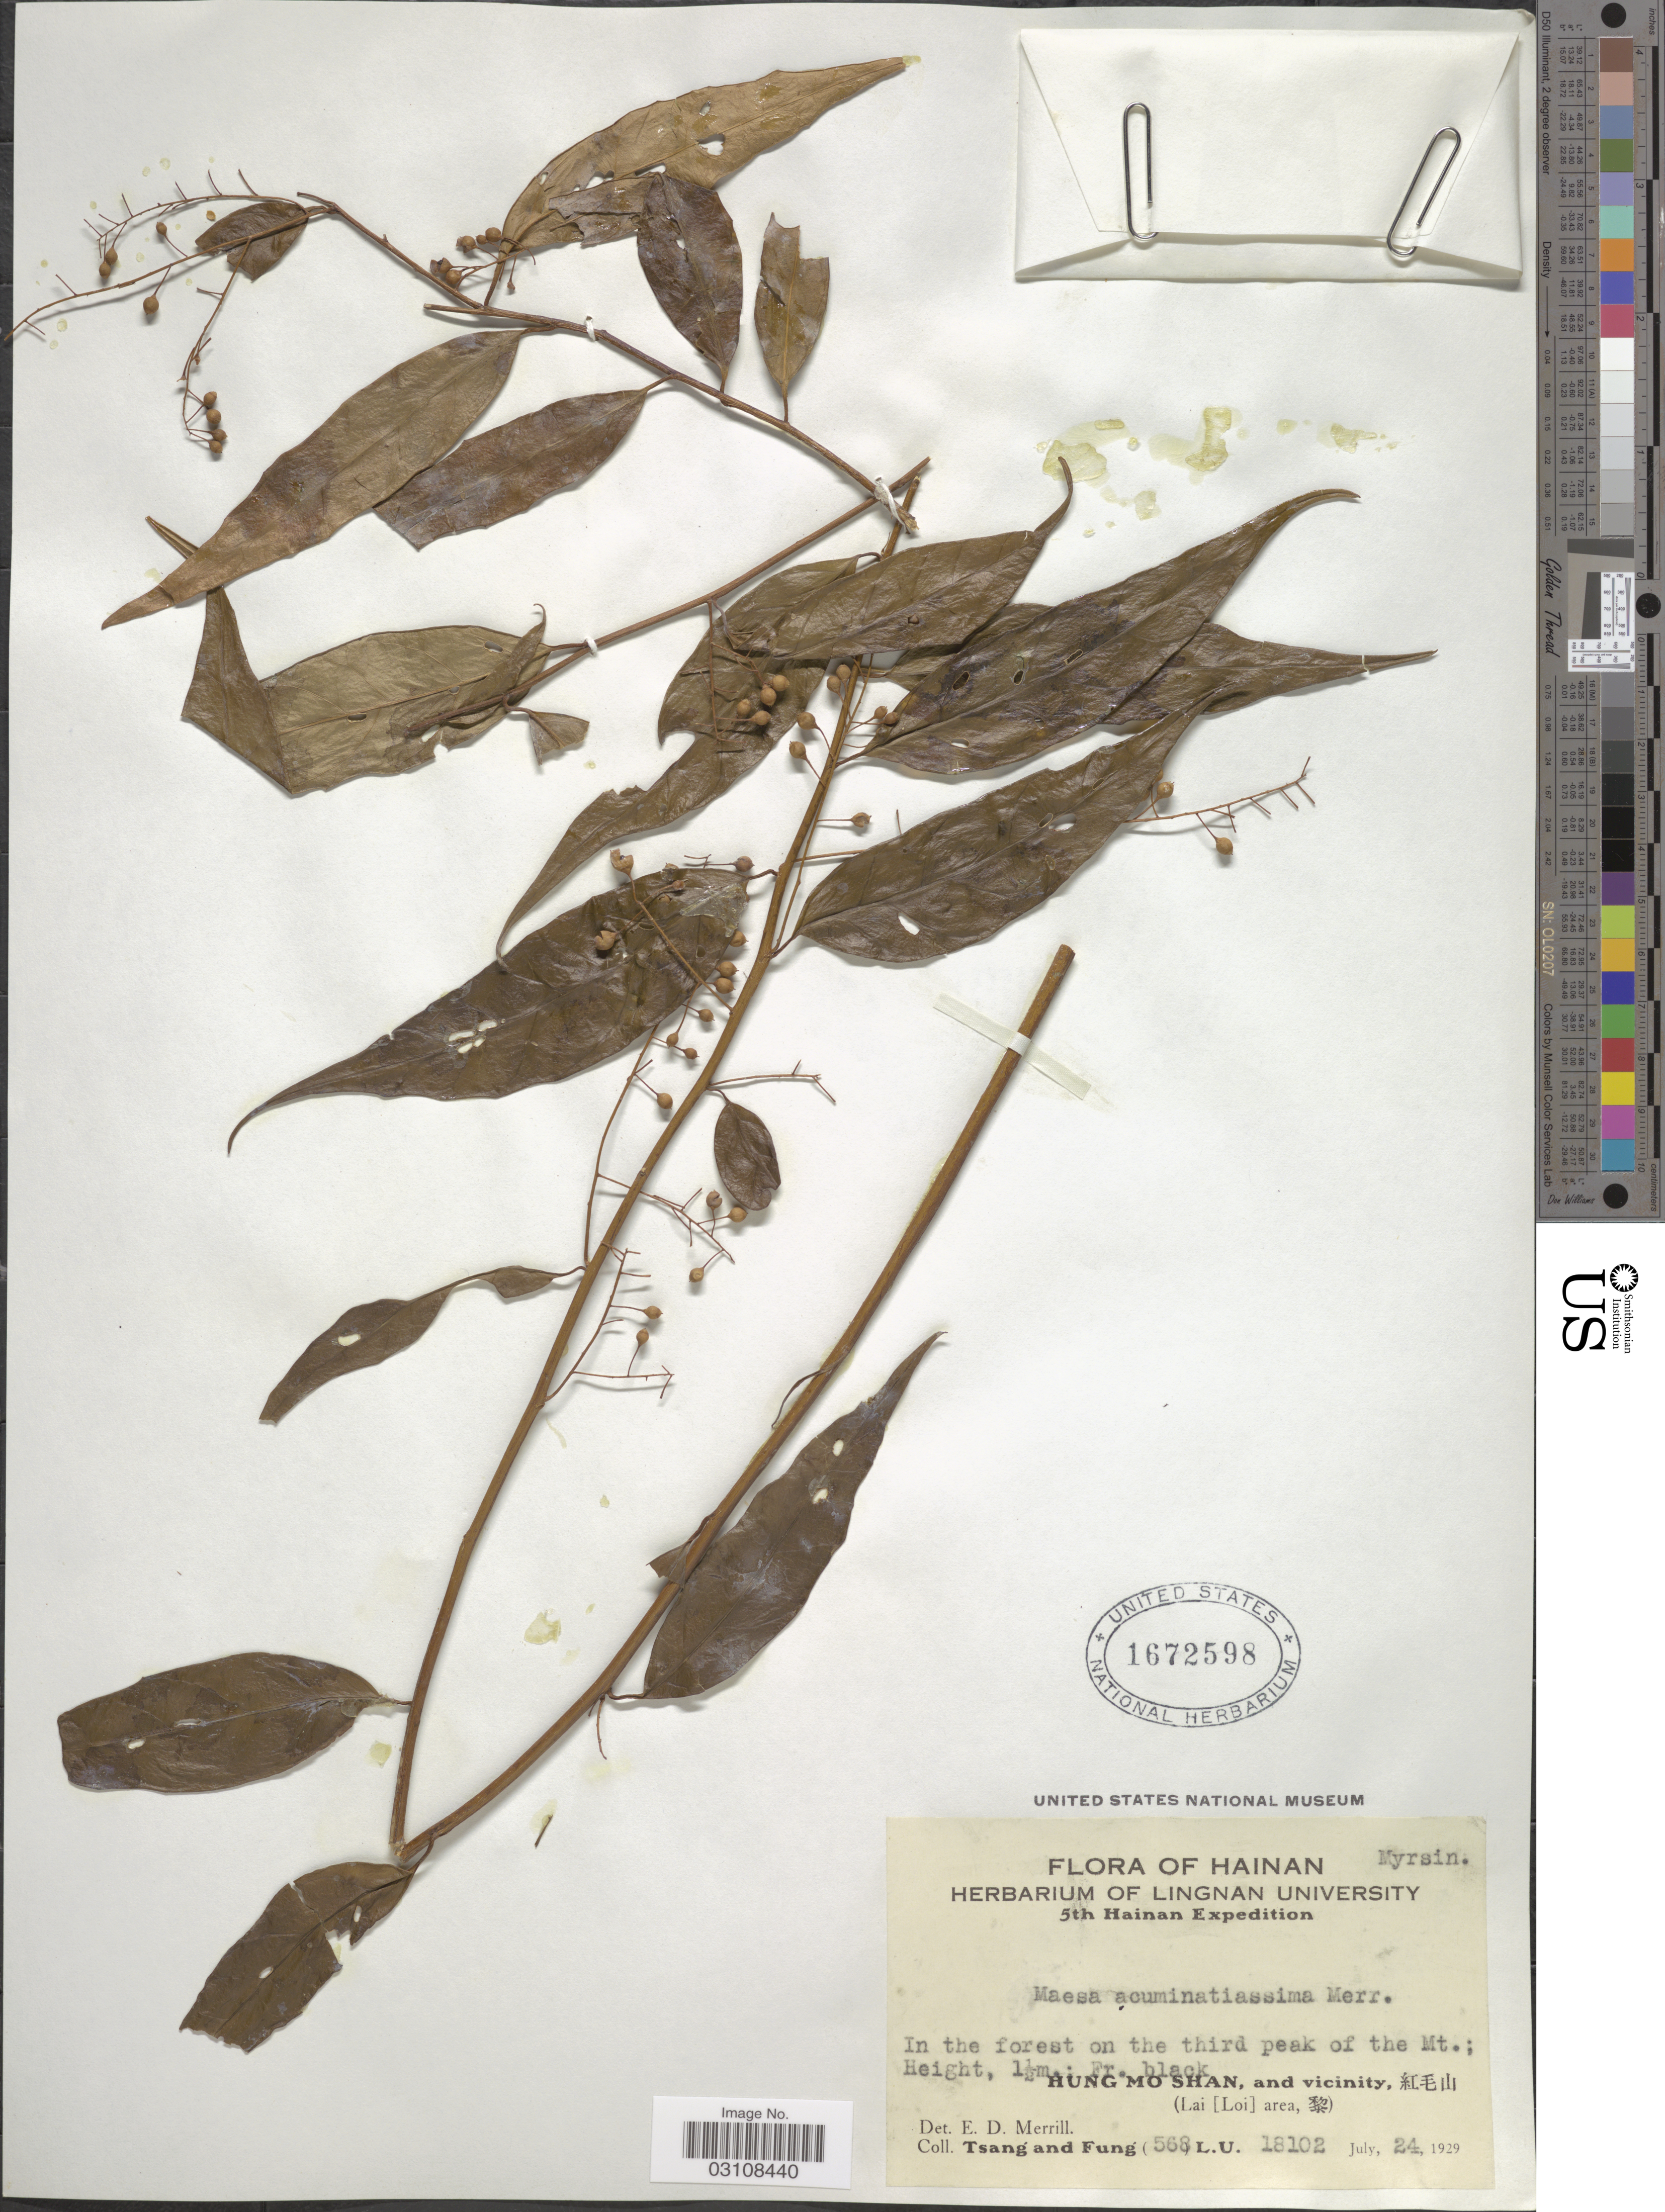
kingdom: Plantae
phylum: Tracheophyta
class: Magnoliopsida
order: Ericales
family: Primulaceae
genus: Maesa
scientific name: Maesa acuminatissima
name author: Merr.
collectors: -- Tsang & Fung, --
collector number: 568/L.U.18102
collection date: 1929-07-24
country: China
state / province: Hainan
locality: HuMo Shan, and vicinity, (Lai (Loi) area/ Li and Miao Autonomous Prefecture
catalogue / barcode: US 1672598